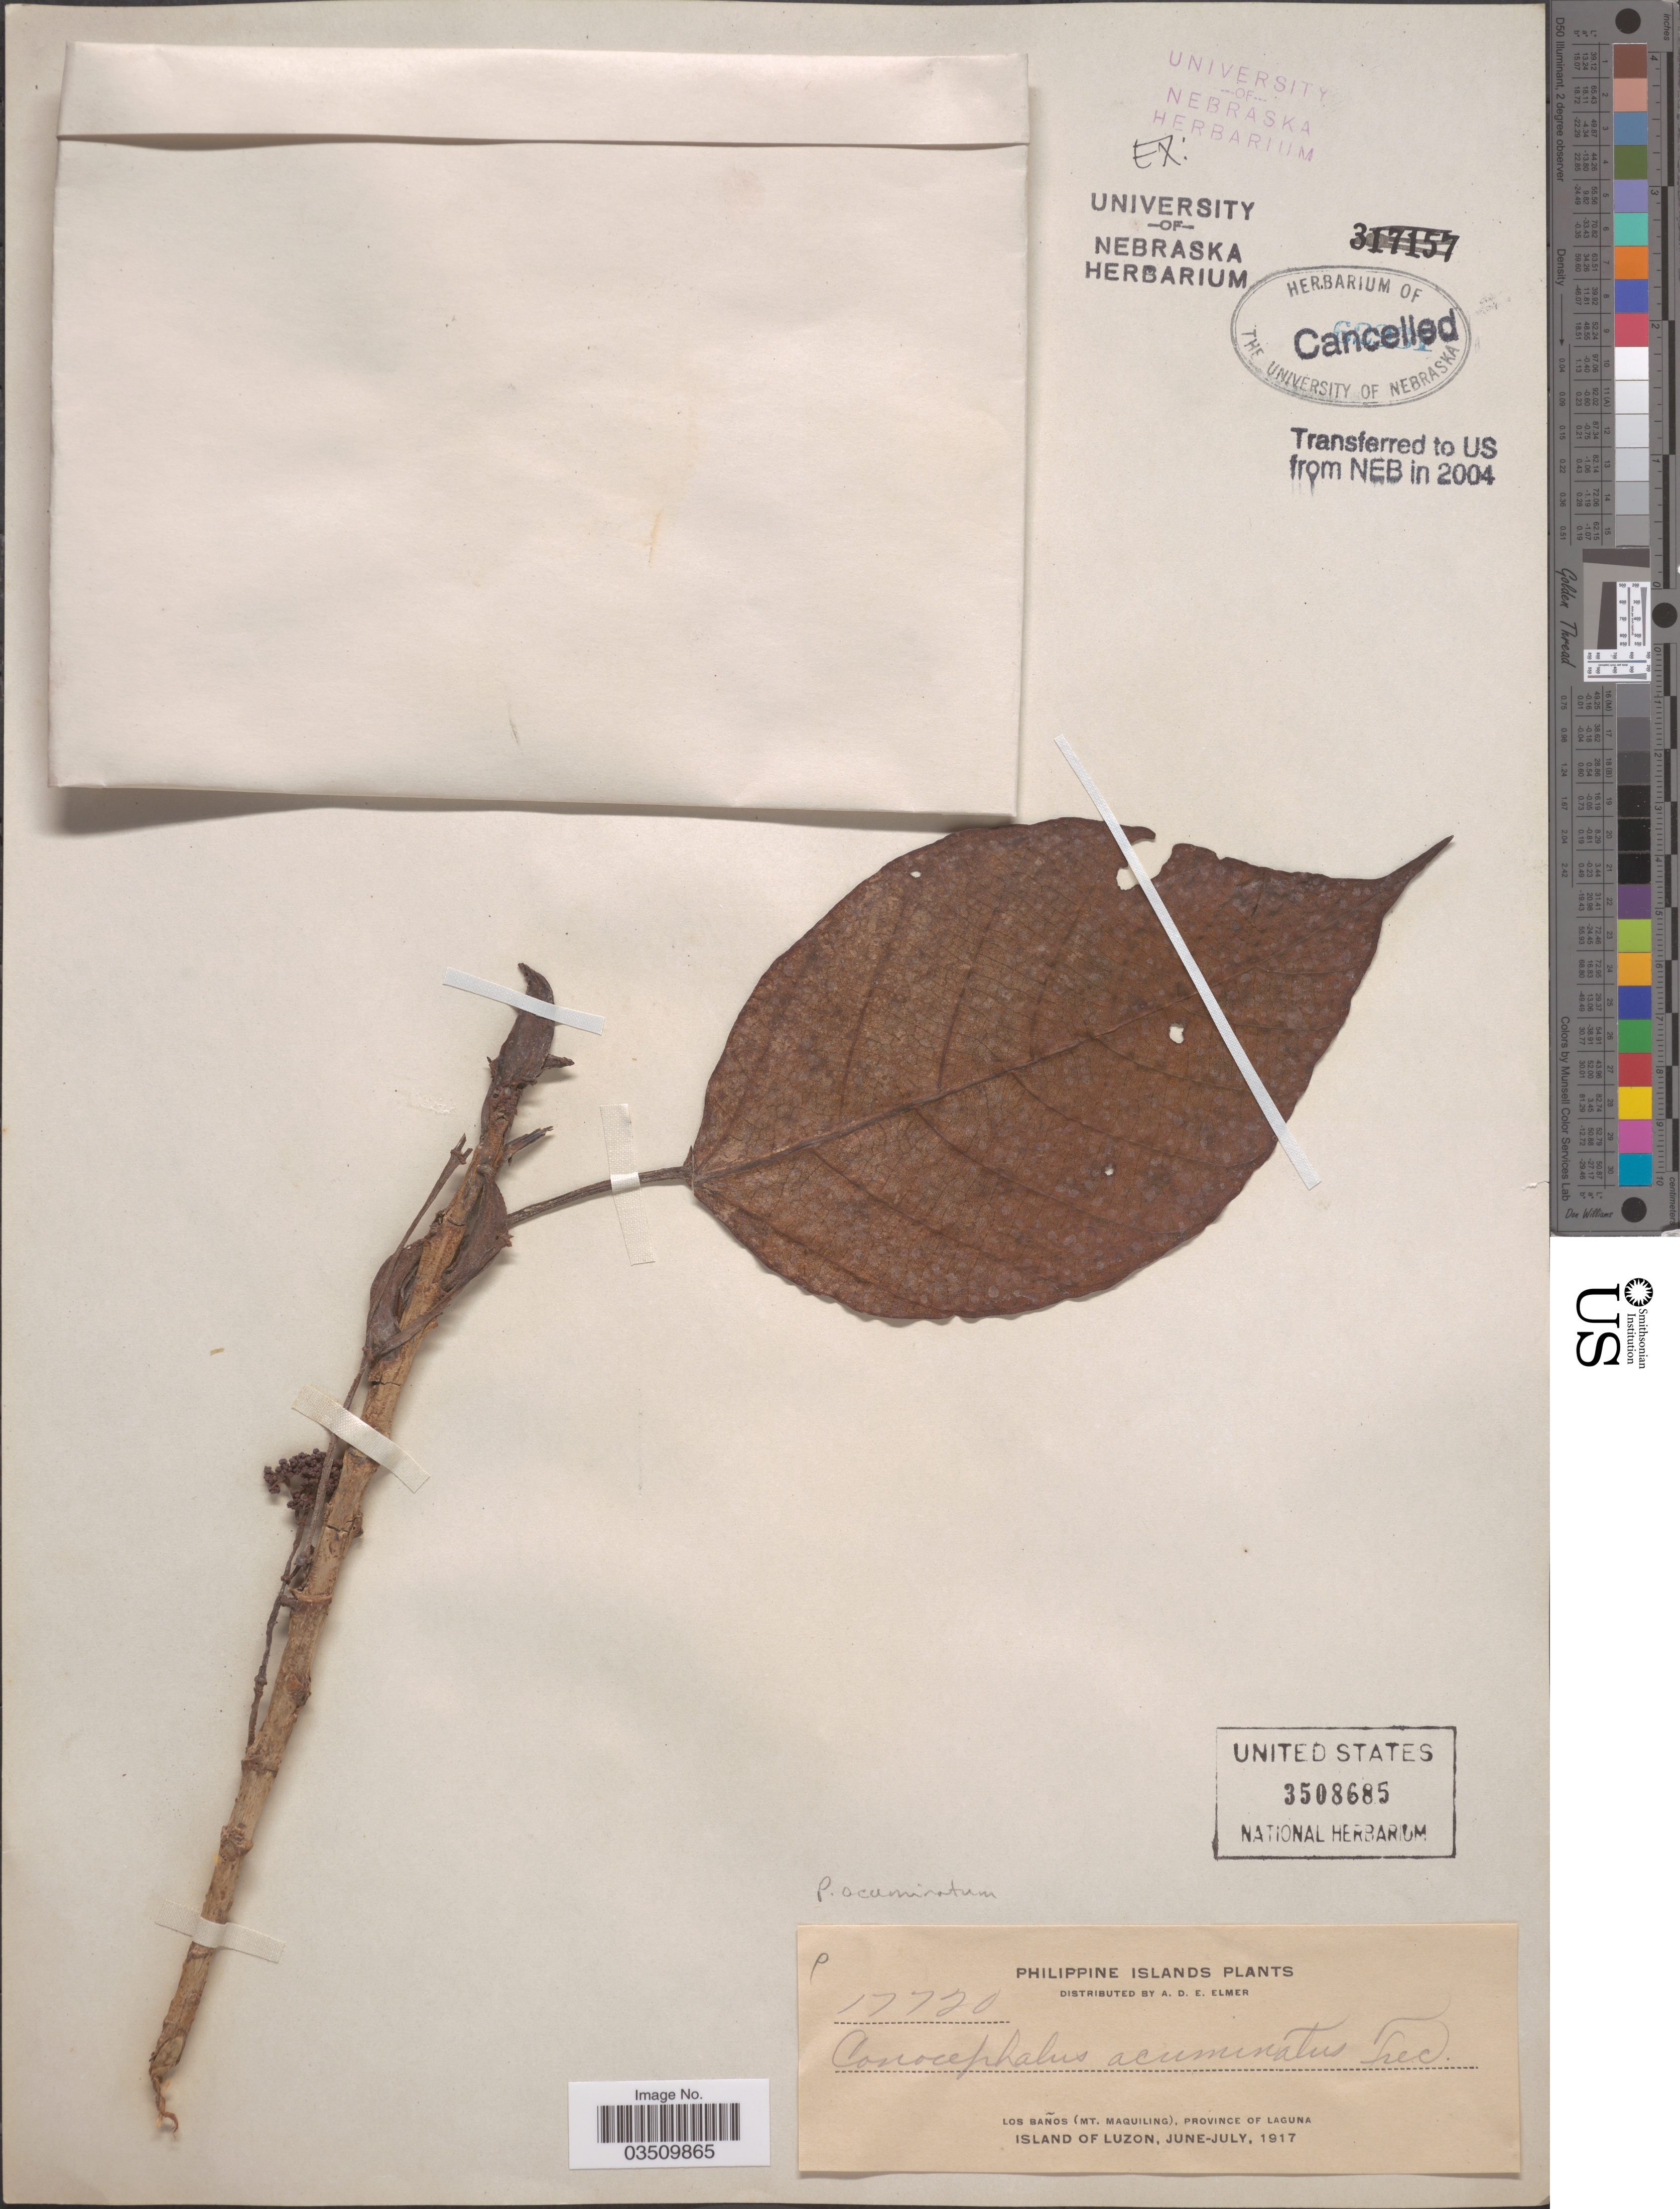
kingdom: Plantae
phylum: Tracheophyta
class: Magnoliopsida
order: Rosales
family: Urticaceae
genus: Poikilospermum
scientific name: Poikilospermum acuminatum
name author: (Trécul) Merr.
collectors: A. D. E. Elmer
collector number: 17720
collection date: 1917-06/1917-07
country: Philippines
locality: Philippine Islands. Los Baños (Mt. Maquiling), Province of Laguna. Island of Luzon.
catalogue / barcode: US 3508685